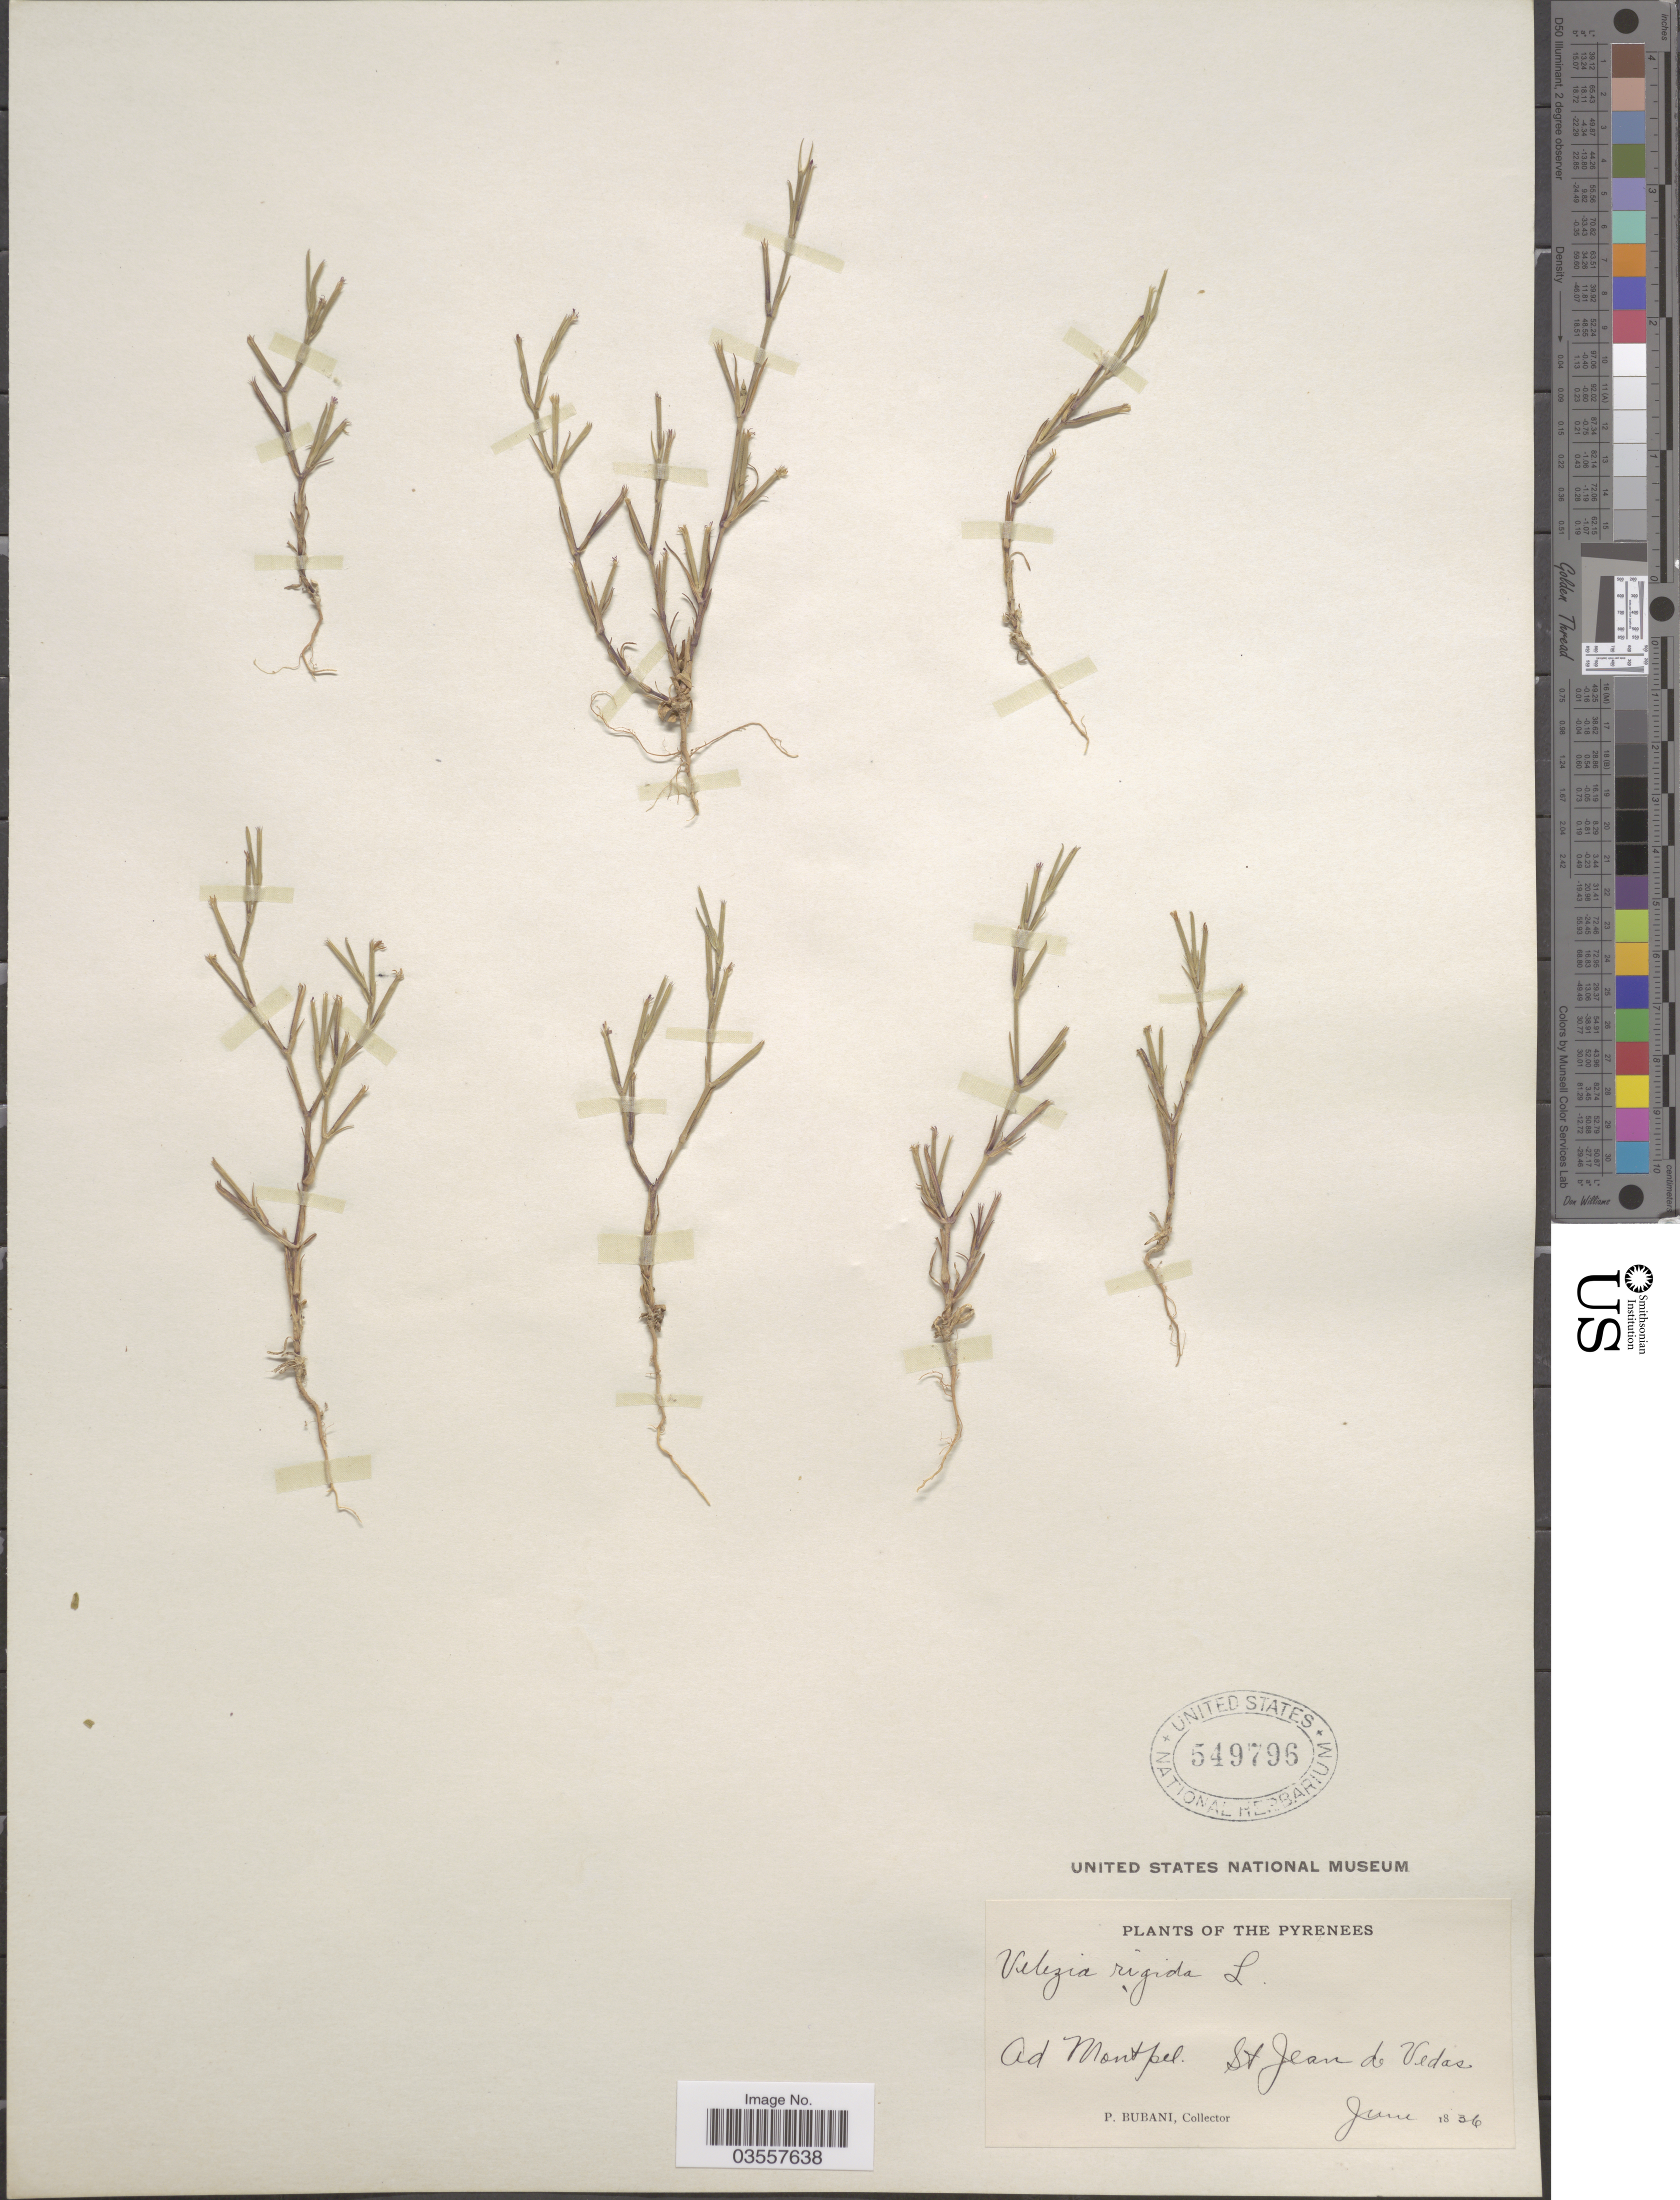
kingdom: Plantae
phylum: Tracheophyta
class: Magnoliopsida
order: Caryophyllales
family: Caryophyllaceae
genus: Dianthus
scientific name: Dianthus nudiflorus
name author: Griff.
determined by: Strong, Mark T., (BOT), Smithsonian Institution - National Museum of Natural History (UNITED STATES)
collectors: P. Bubani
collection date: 1836-06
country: France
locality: The Pyrenees. Ad Montpel. St Jean de Vedas.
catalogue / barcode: US 549796